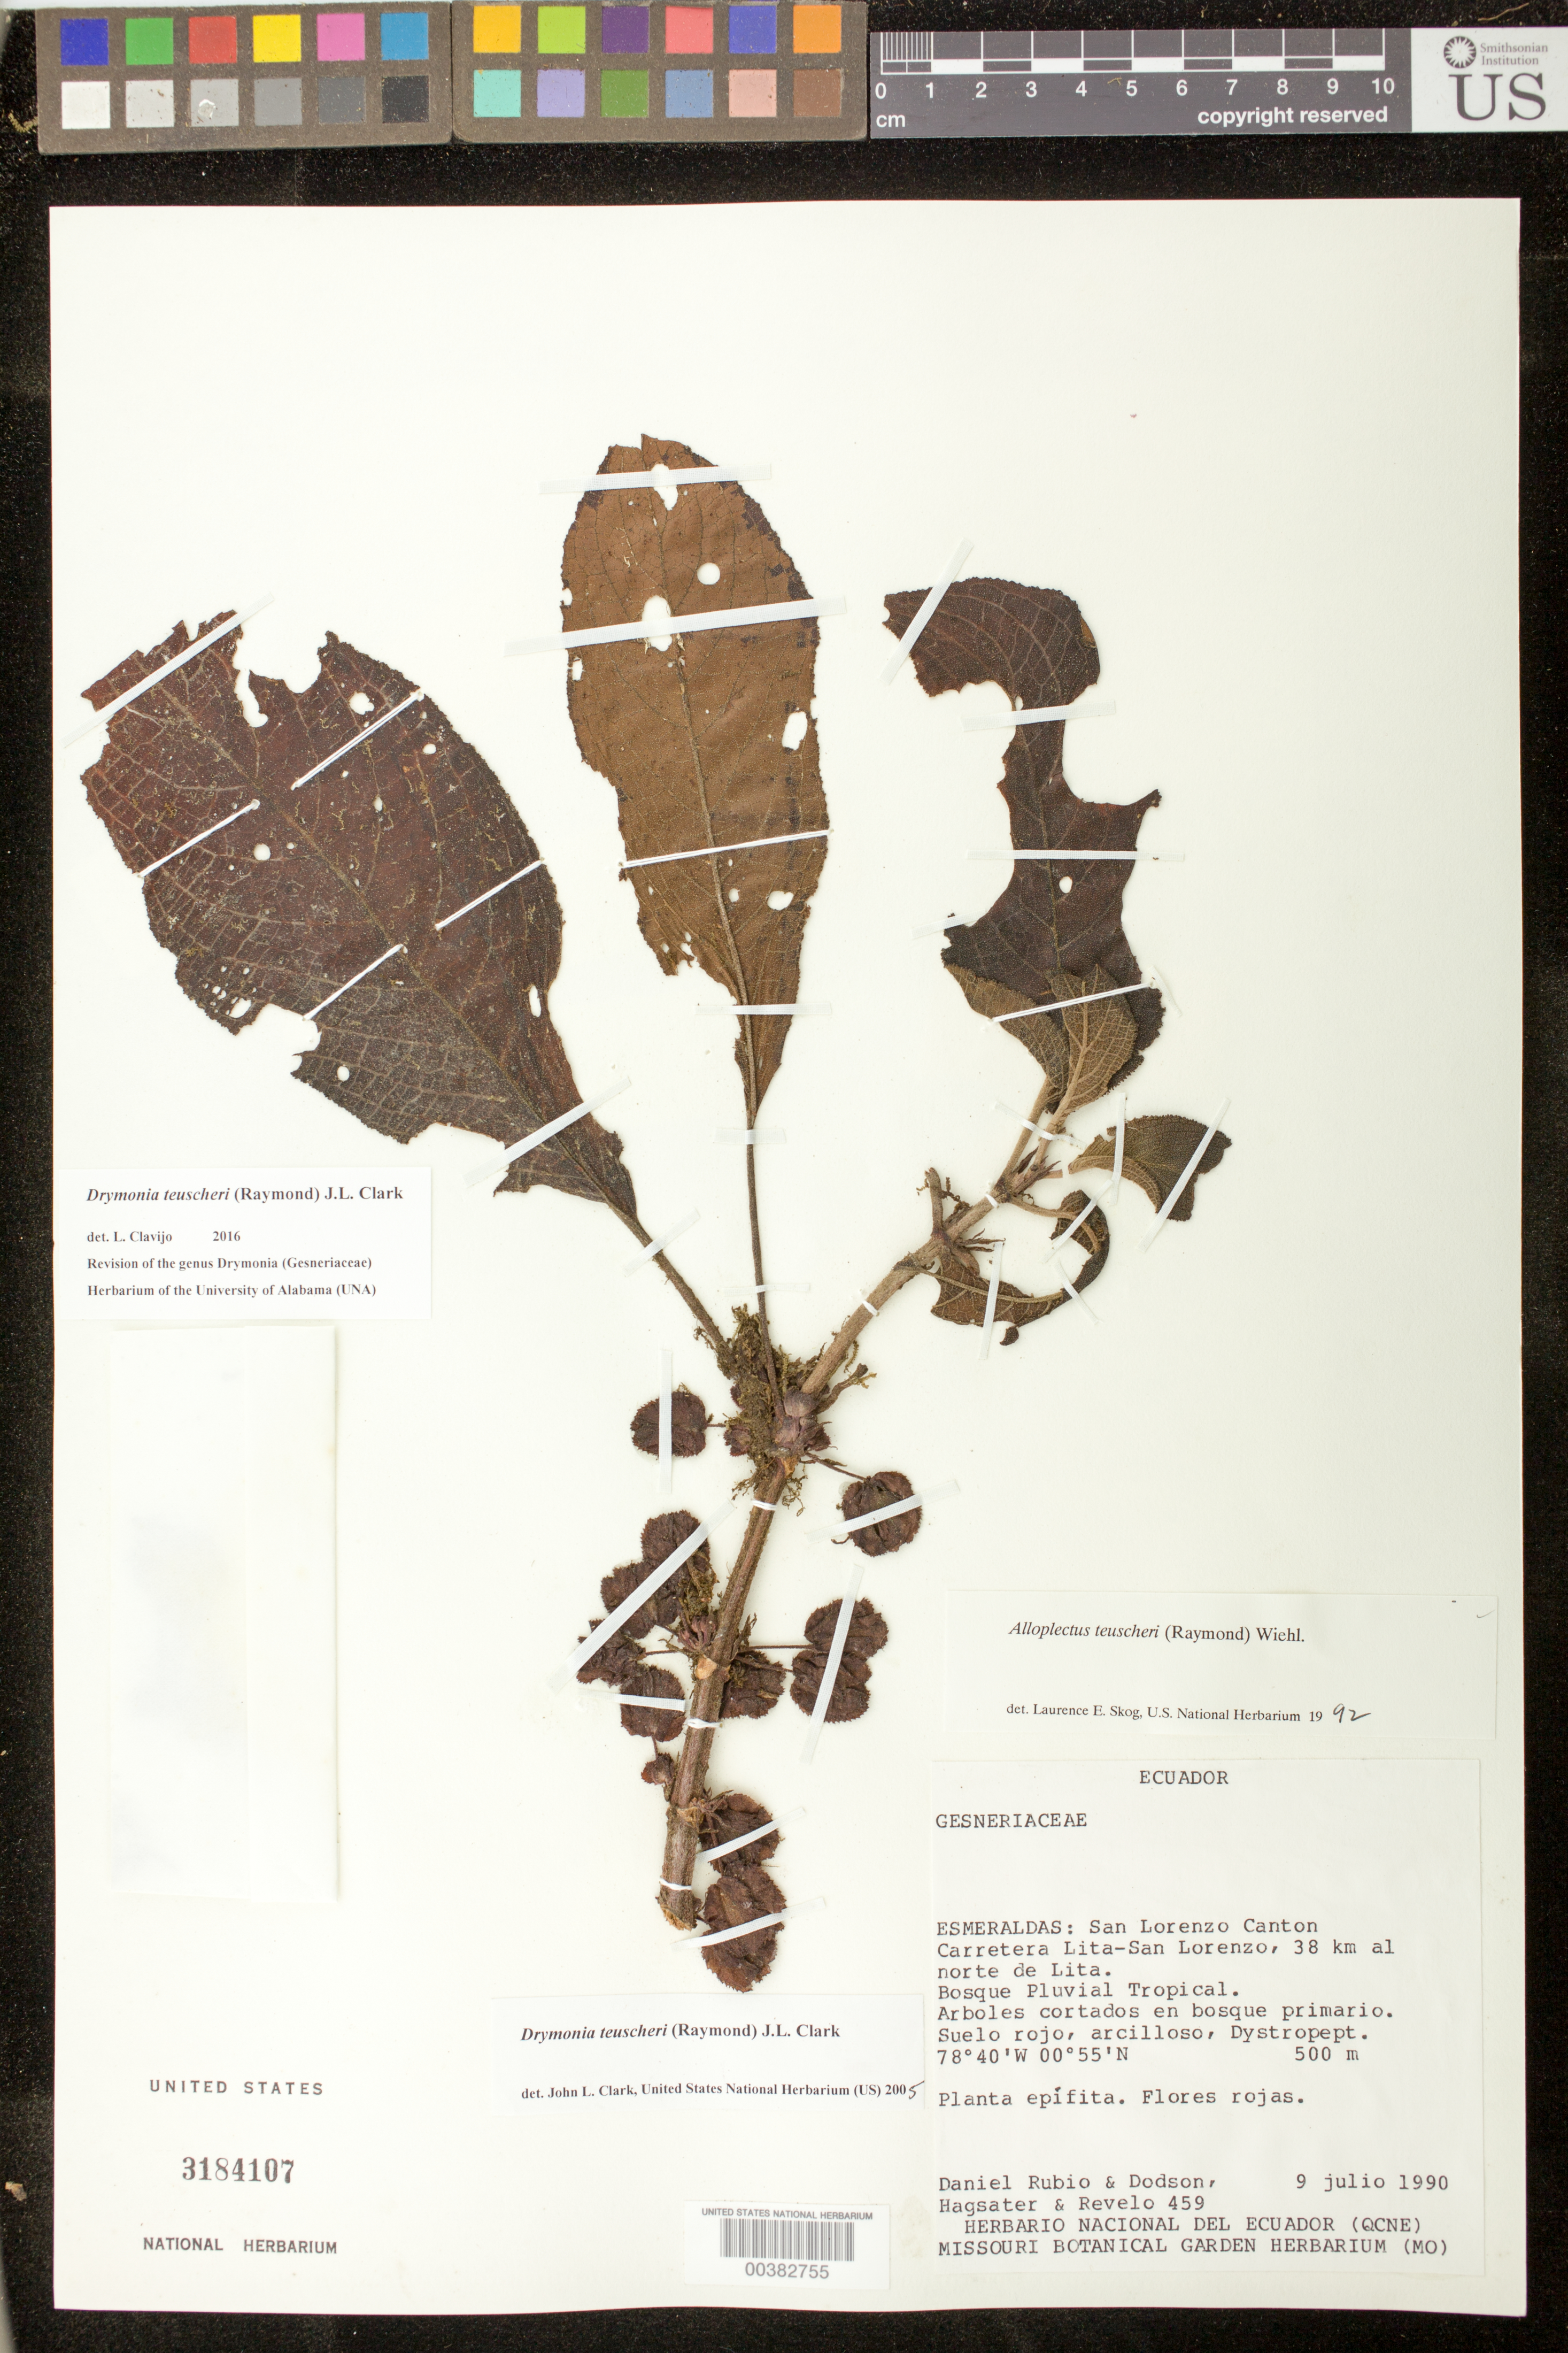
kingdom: Plantae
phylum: Tracheophyta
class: Magnoliopsida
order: Lamiales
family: Gesneriaceae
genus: Drymonia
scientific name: Drymonia teuscheri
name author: (Raymond) J.L. Clark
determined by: Clark, J. L., (SEL), The Marie Selby Botanical Garden (UNITED STATES)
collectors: D. Rubio, C. H. Dodson, E. Hágsater & -. Revelo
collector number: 459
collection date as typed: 09 Jul 1990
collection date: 1990-07-09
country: Ecuador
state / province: Esmeraldas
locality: San Lorenzo Canton carretera Lita - San Lorenzo, 38 km al N de Lita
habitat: Bosque primario; suelo rojo, arcilloso; bosque pluvial tropical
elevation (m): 500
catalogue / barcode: US 3184107